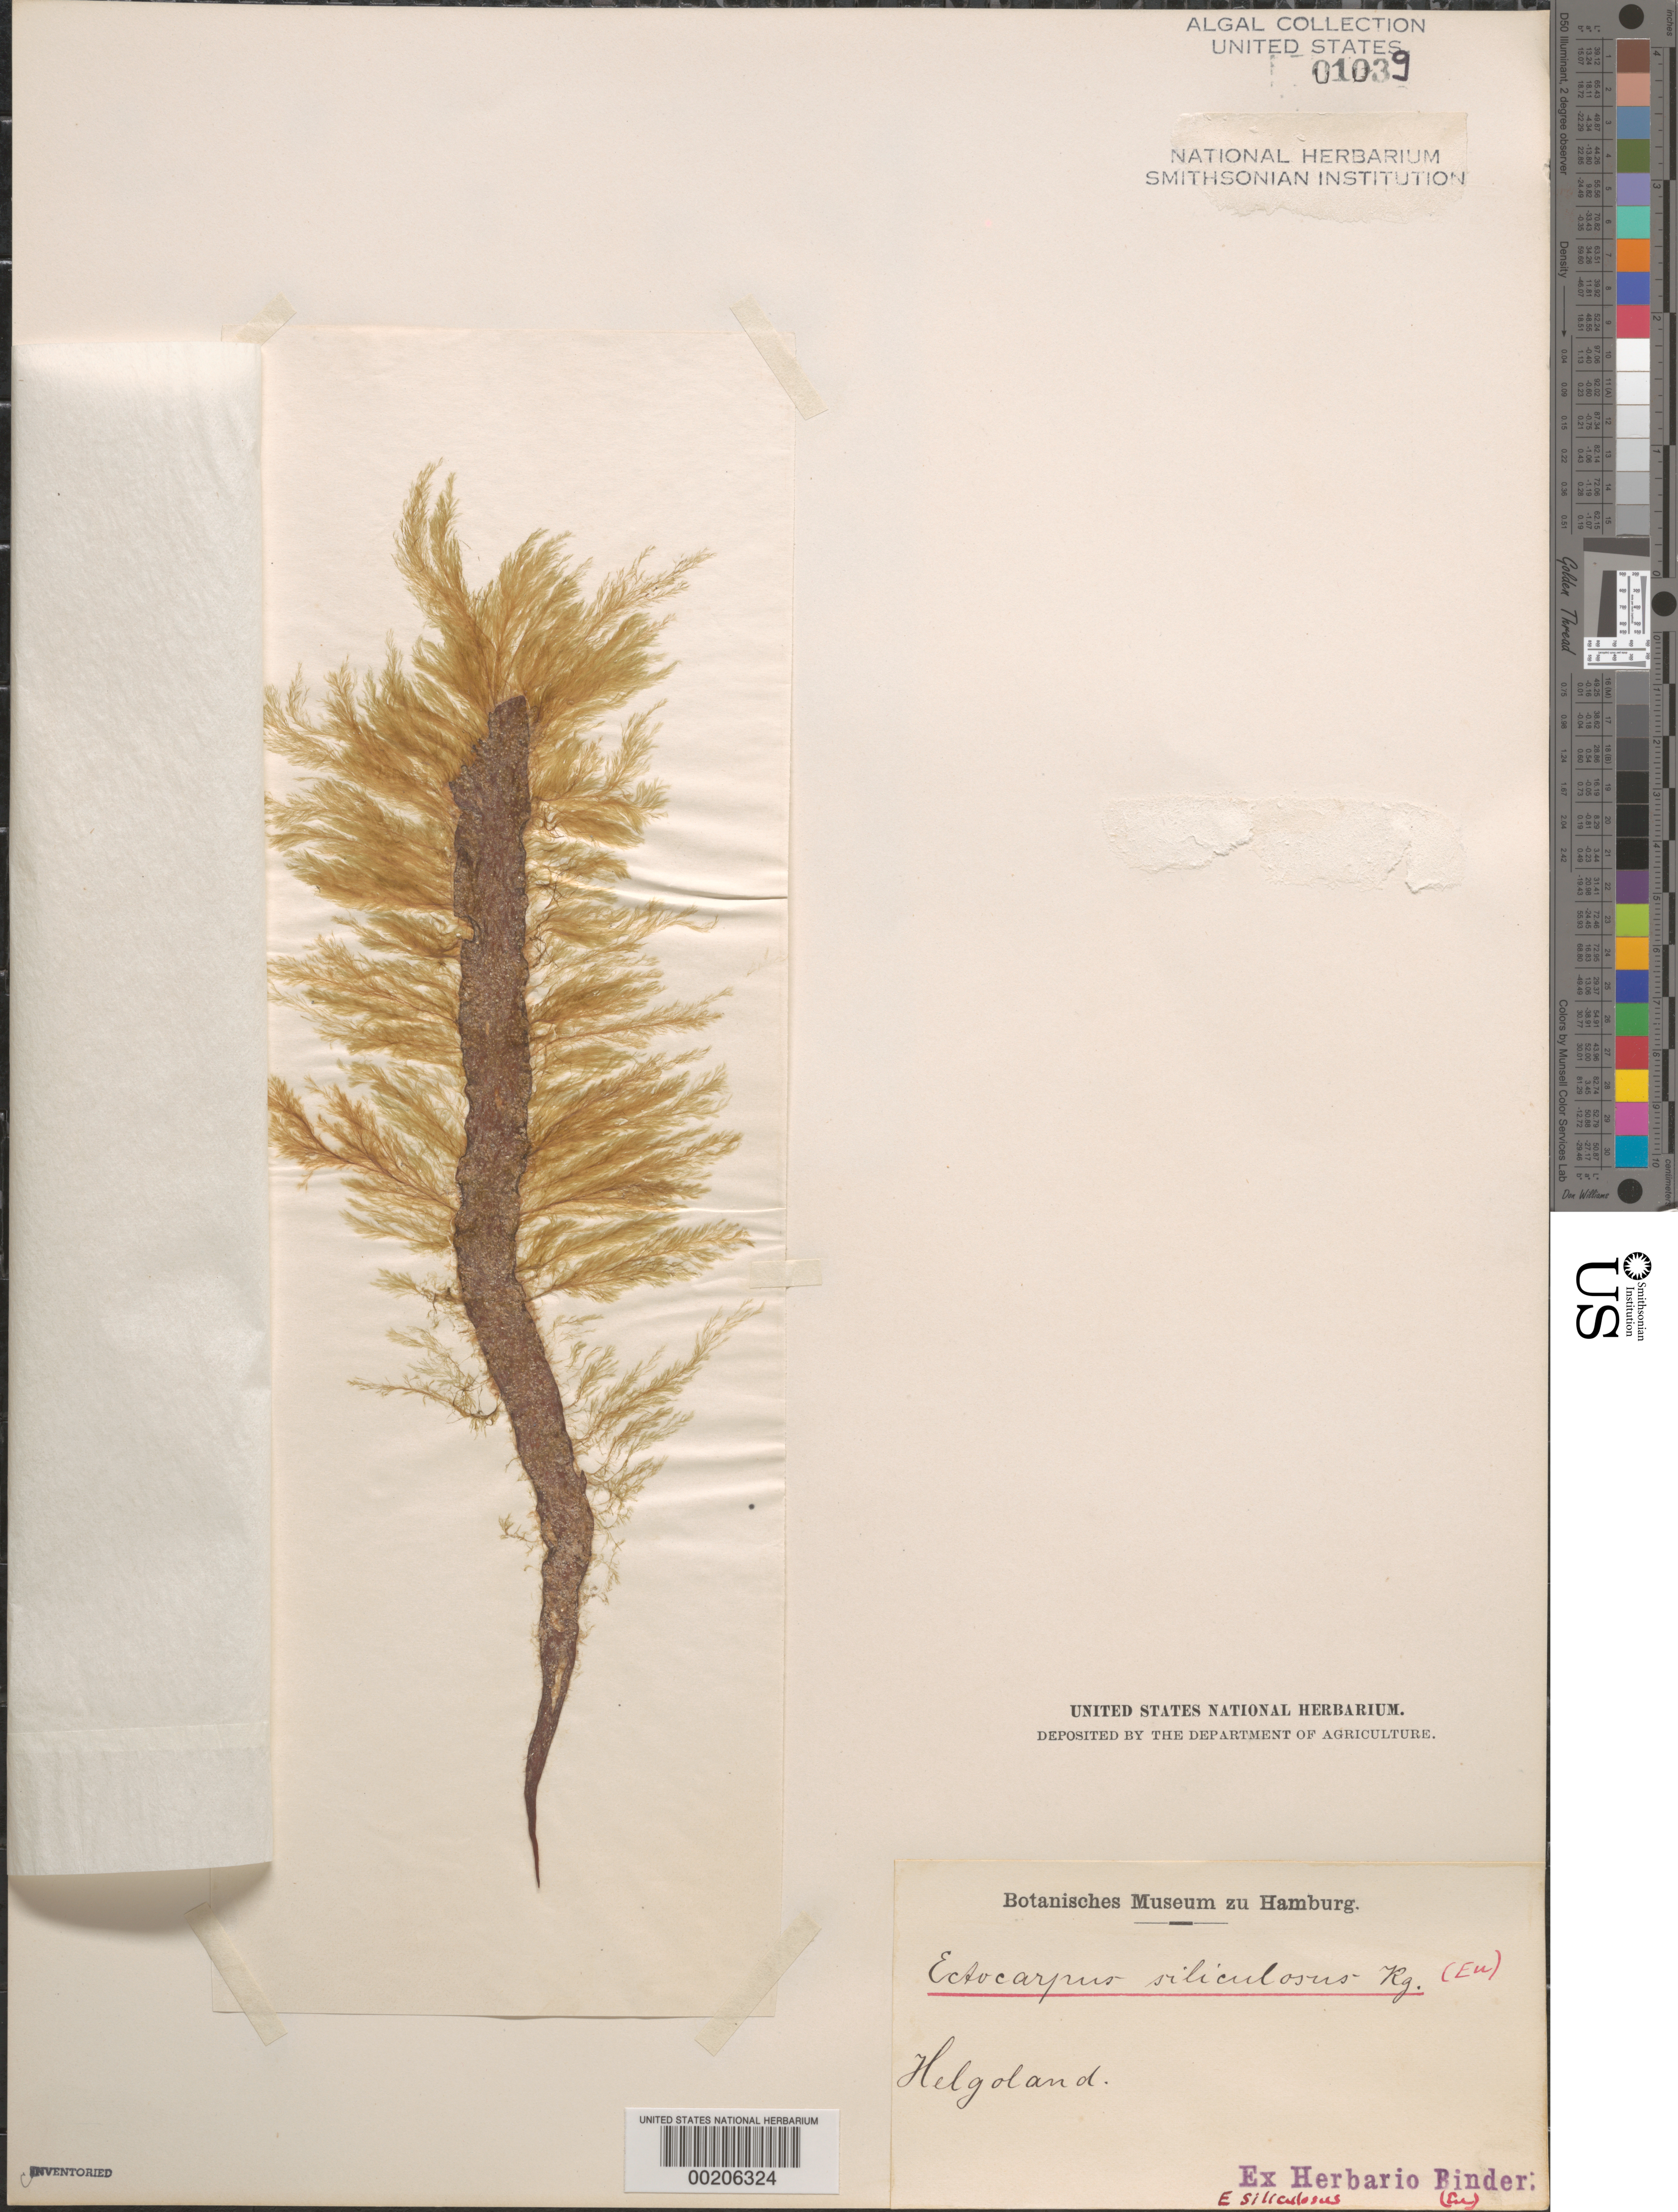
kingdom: Chromista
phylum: Ochrophyta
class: Phaeophyceae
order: Ectocarpales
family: Ectocarpaceae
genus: Ectocarpus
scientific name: Ectocarpus siliculosus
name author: (Dillwyn) Lyngbye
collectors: F. Binder (herbarium)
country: Germany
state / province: Schleswig-Holstein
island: Helgoland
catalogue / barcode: US 1039